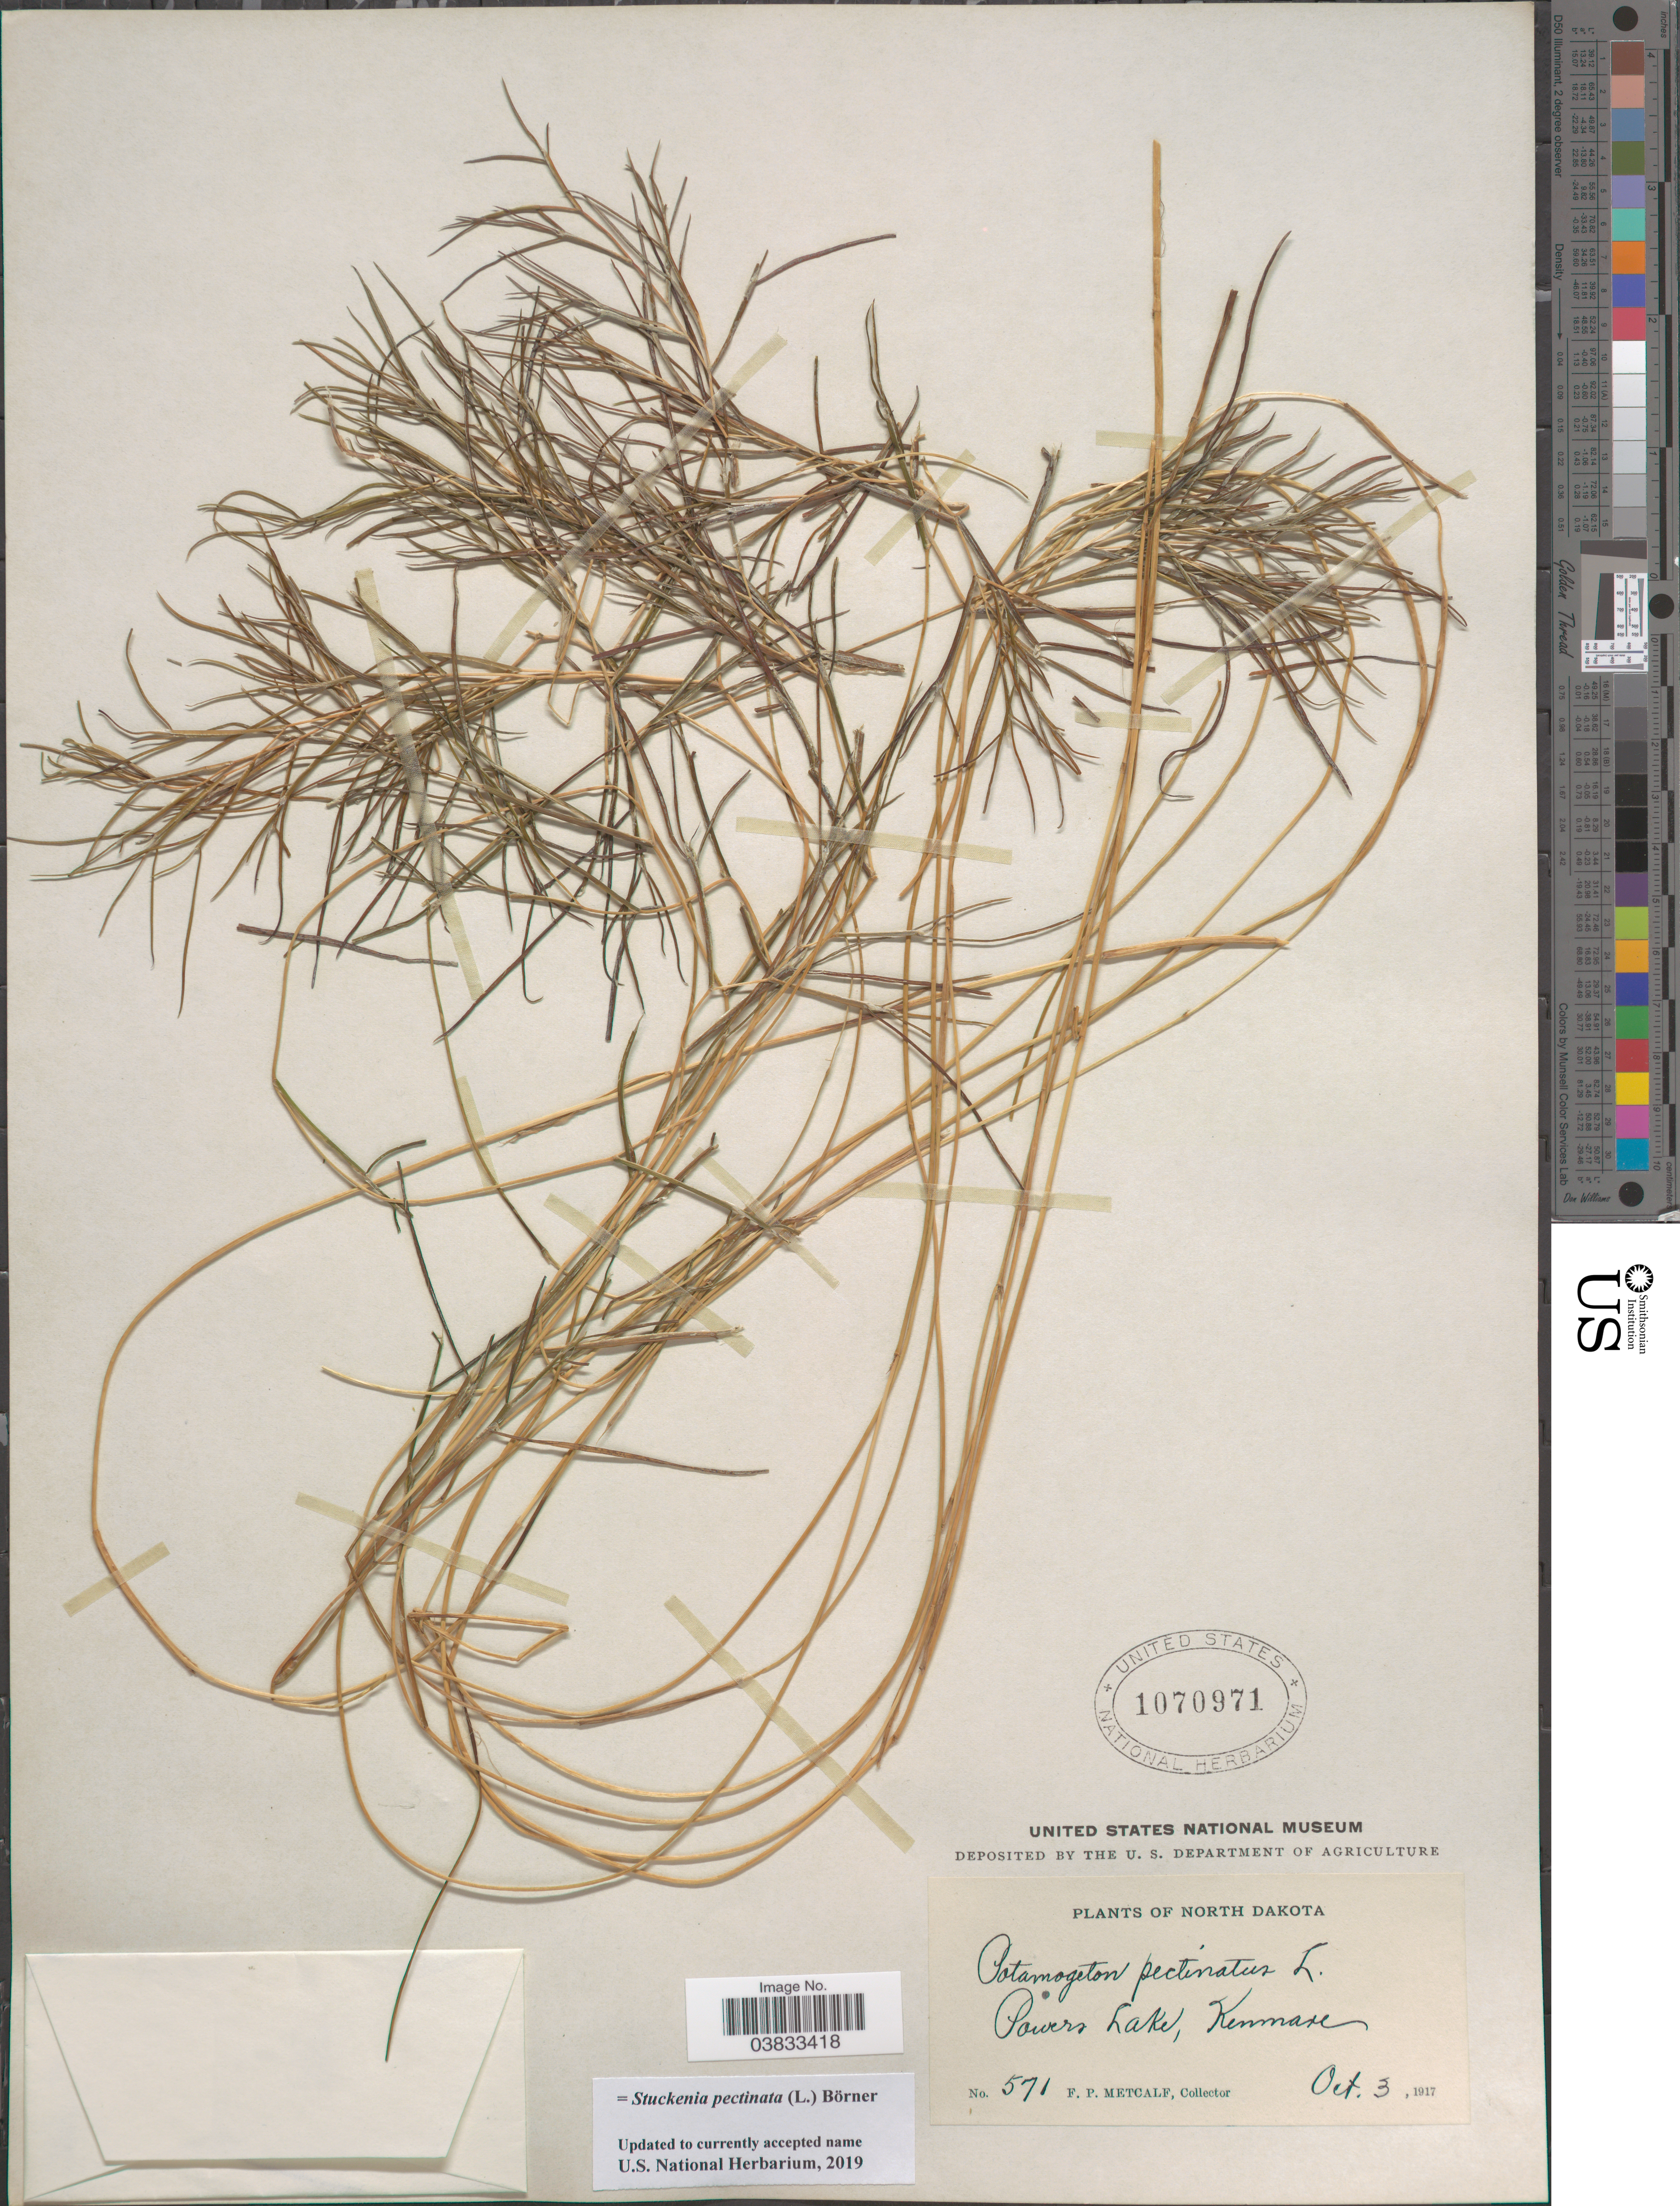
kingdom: Plantae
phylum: Tracheophyta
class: Liliopsida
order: Alismatales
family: Potamogetonaceae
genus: Stuckenia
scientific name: Stuckenia pectinata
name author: (L.) Börner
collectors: F. Metcalf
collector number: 571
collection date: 1917-10-03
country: United States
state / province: North Dakota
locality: Powers Lake, Kenmare.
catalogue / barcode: US 1070971